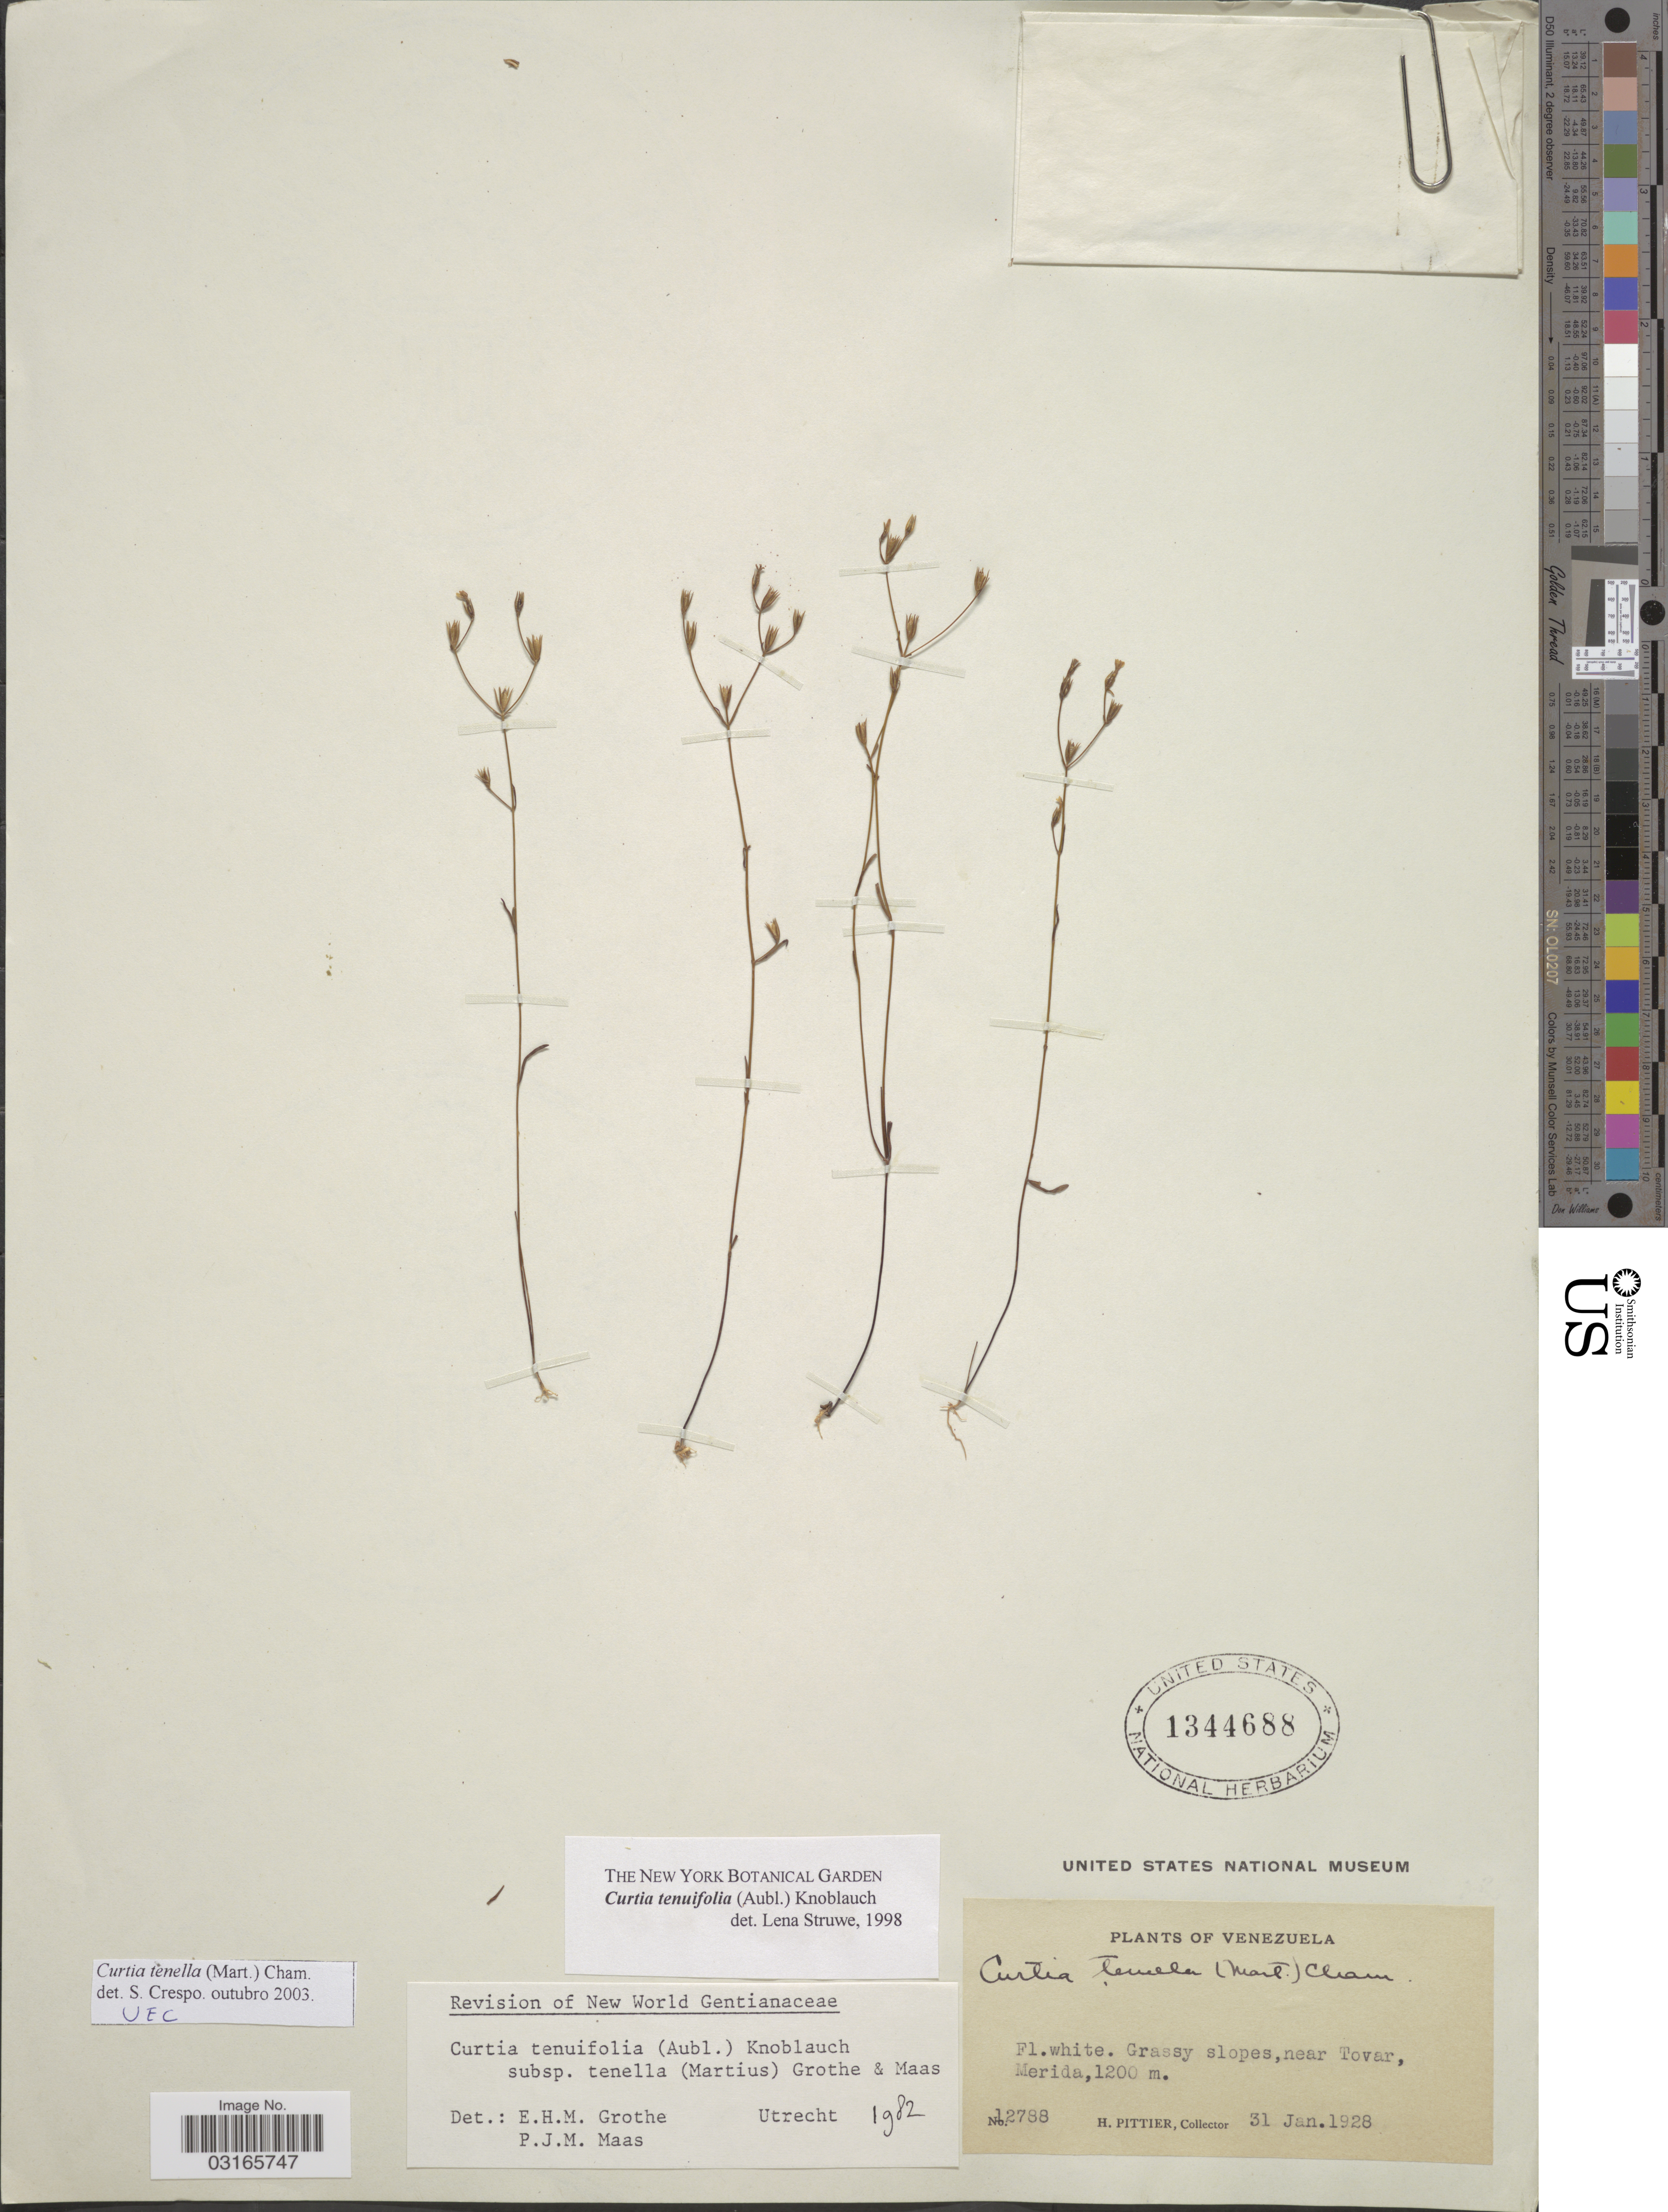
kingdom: Plantae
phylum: Tracheophyta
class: Magnoliopsida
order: Gentianales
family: Gentianaceae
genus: Curtia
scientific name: Curtia tenuifolia subsp. tenella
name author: (Mart.) E.H.M. Grothe & Maas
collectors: H. F. Pittier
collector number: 12788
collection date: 1928-01-31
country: Venezuela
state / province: Mérida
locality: Grassy slopes, near Tovar.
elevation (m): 1200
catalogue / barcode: US 1344688